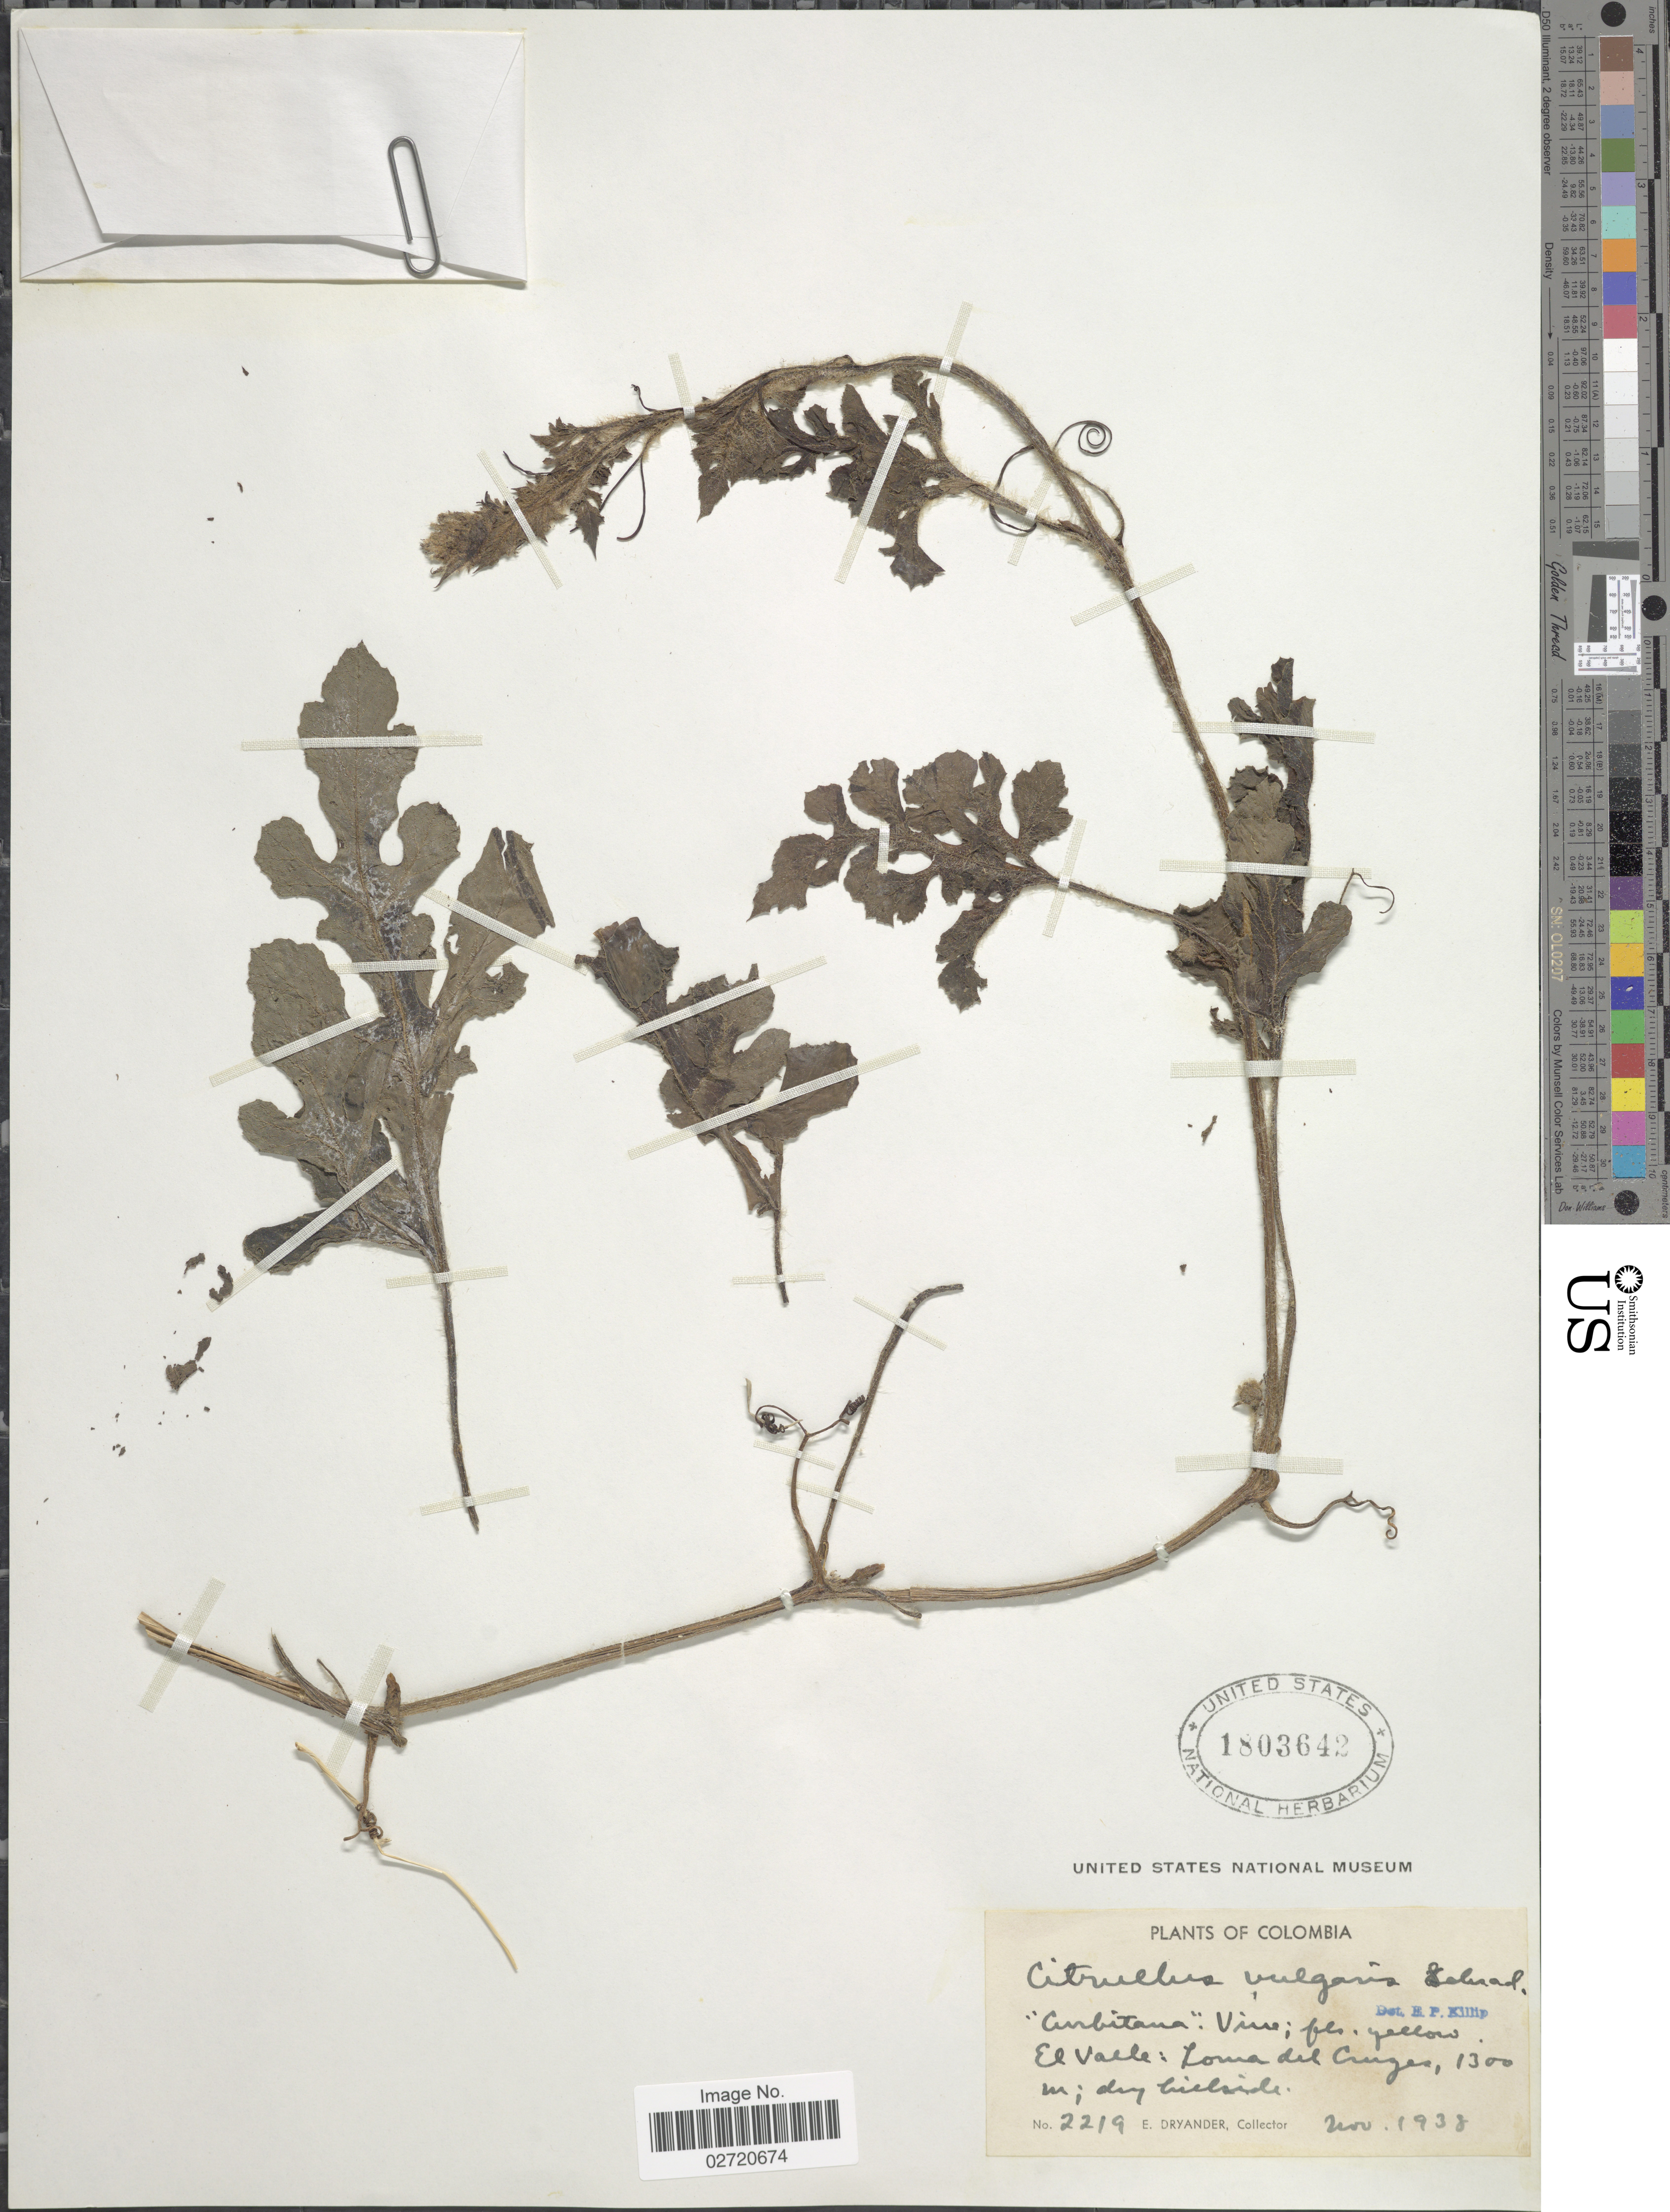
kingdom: Plantae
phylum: Tracheophyta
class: Magnoliopsida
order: Cucurbitales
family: Cucurbitaceae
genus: Citrullus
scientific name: Citrullus lanatus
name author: (Thunb.) Matsum. & Nakai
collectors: E. Dryander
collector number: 2219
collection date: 1938-11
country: Colombia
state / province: Valle del Cauca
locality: El Valle: Loma del Cruzes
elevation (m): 1300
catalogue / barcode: US 1803642